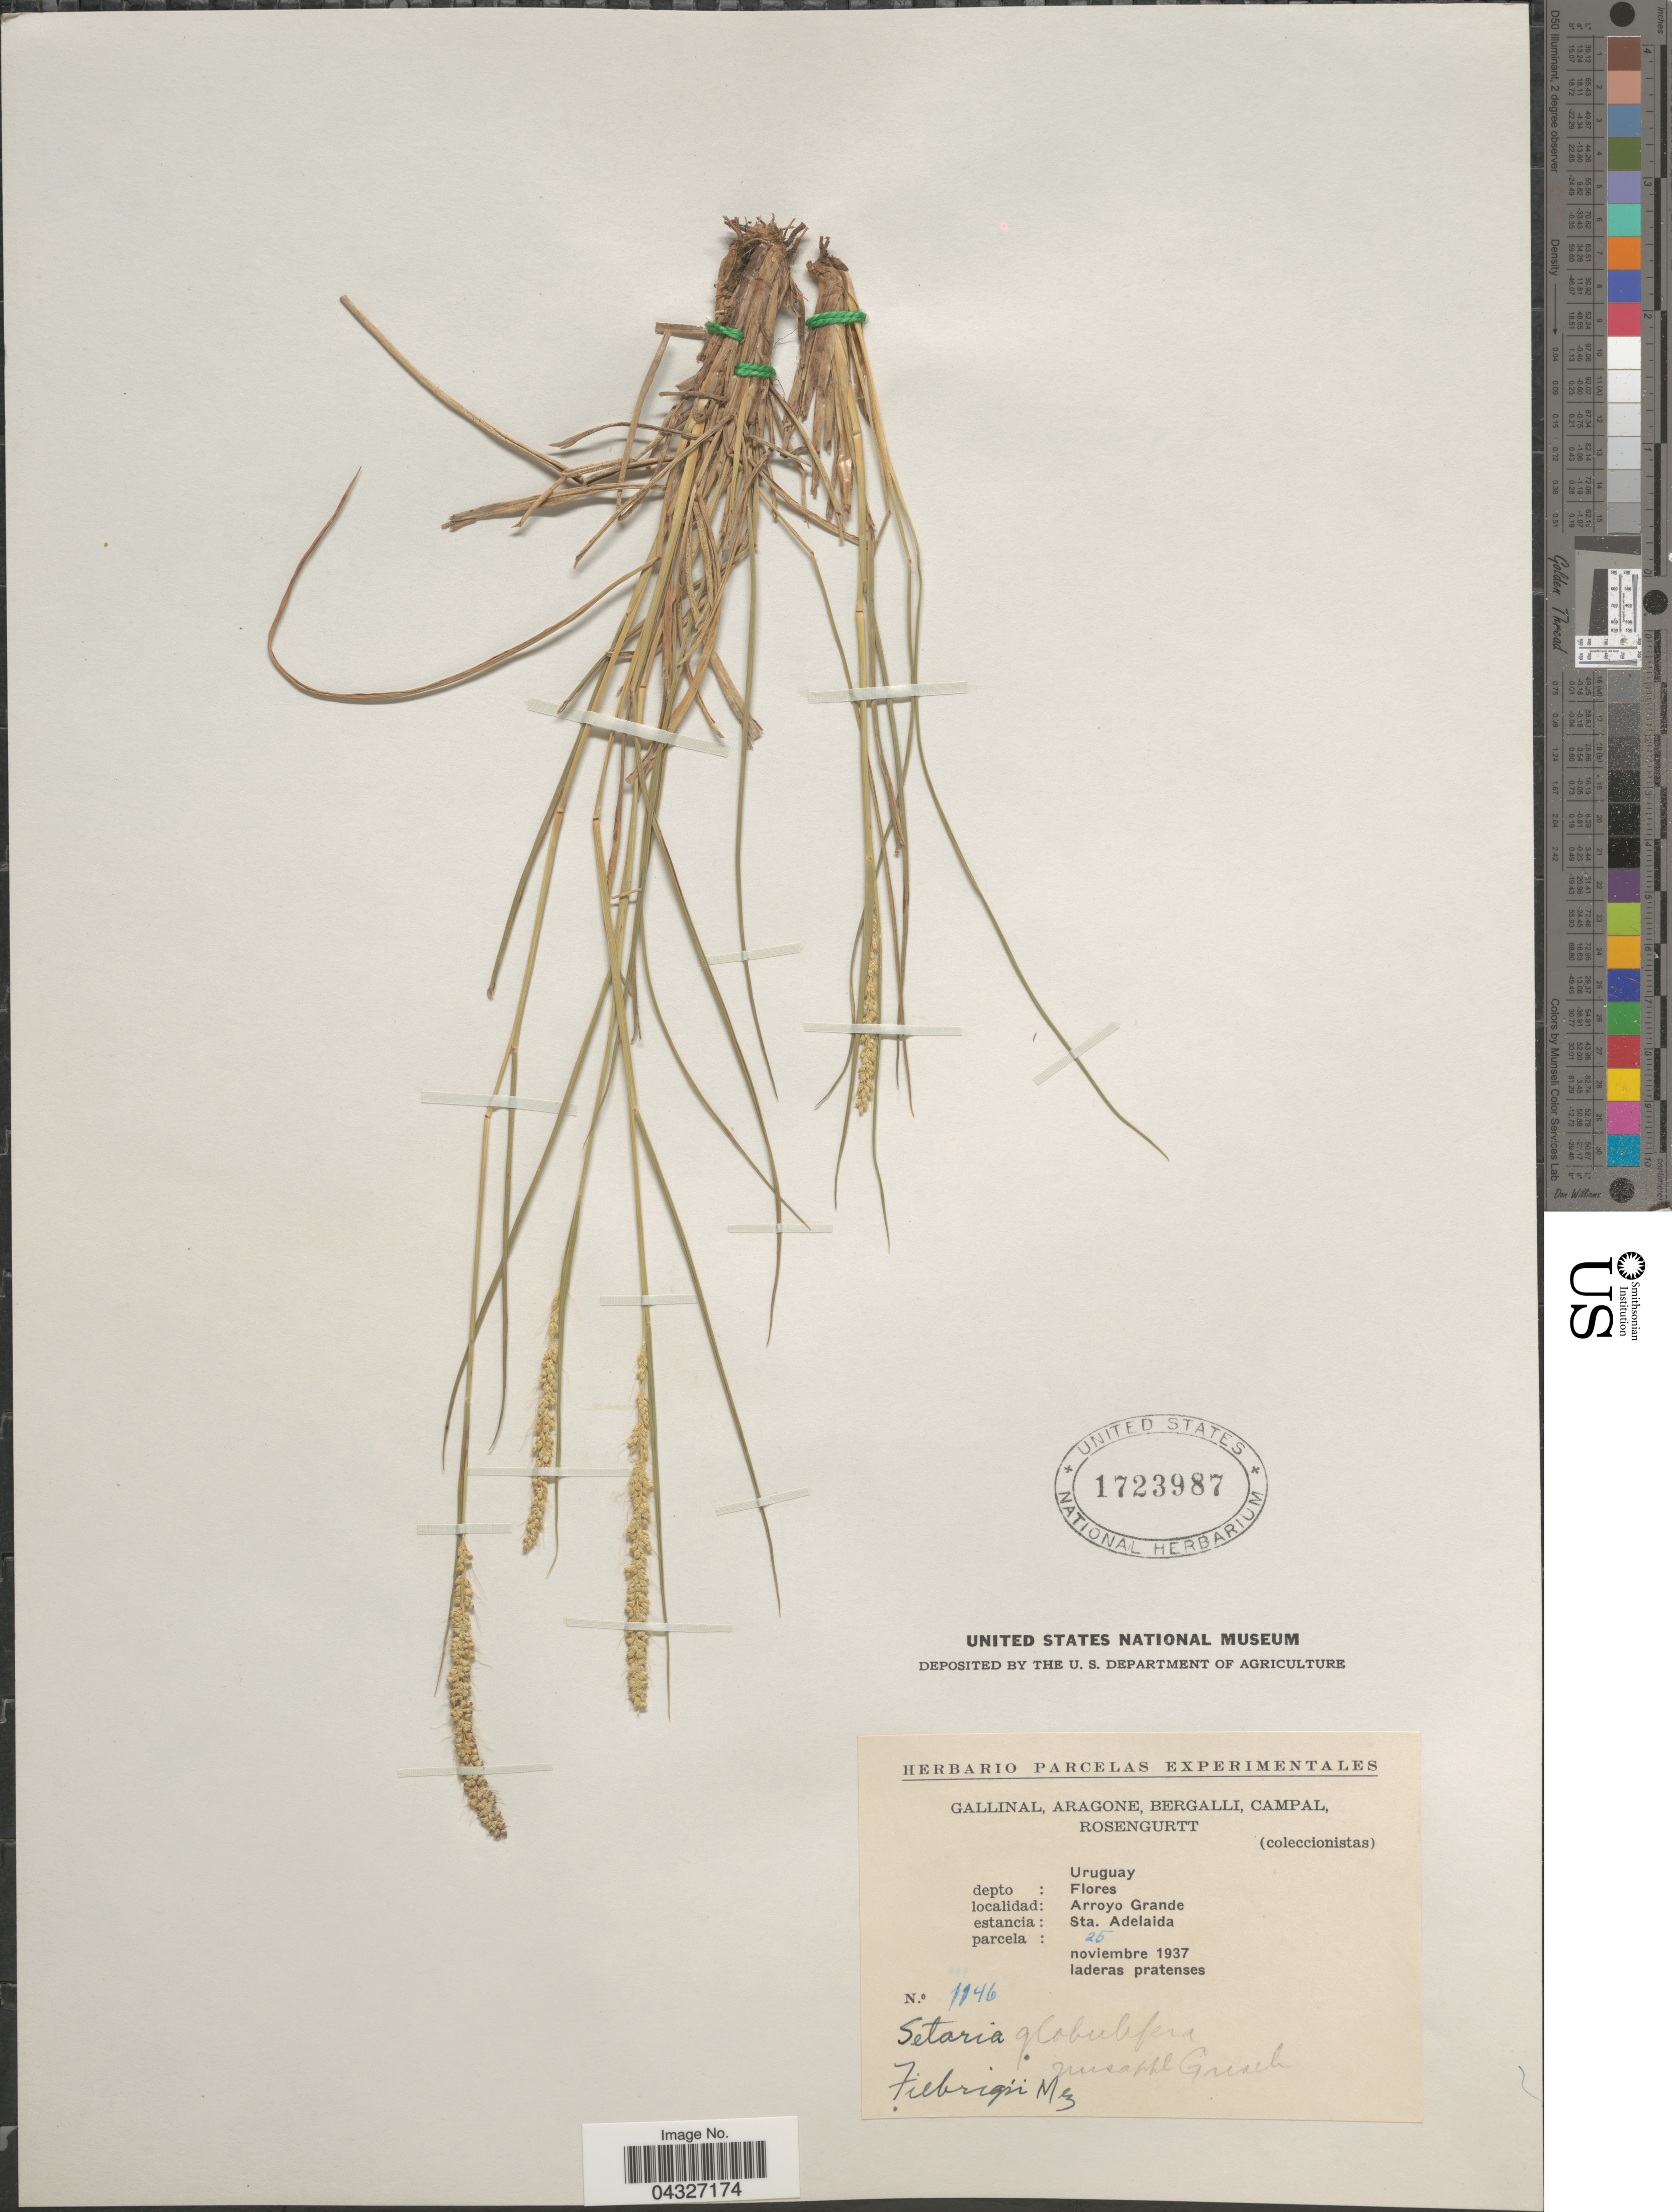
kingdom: Plantae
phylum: Tracheophyta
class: Liliopsida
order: Poales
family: Poaceae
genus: Setaria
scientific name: Setaria fiebrigii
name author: R.A.W. Herrm.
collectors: -. Gallinal, -- Aragone, -- Bergalli, -- Campal & Rosengurtt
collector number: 1146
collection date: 1937-11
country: Uruguay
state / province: Flores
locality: Depto: Flores. Arroyo Grande. Estancia: Sta. Adelaida. Parcela: 25.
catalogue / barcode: US 1723987